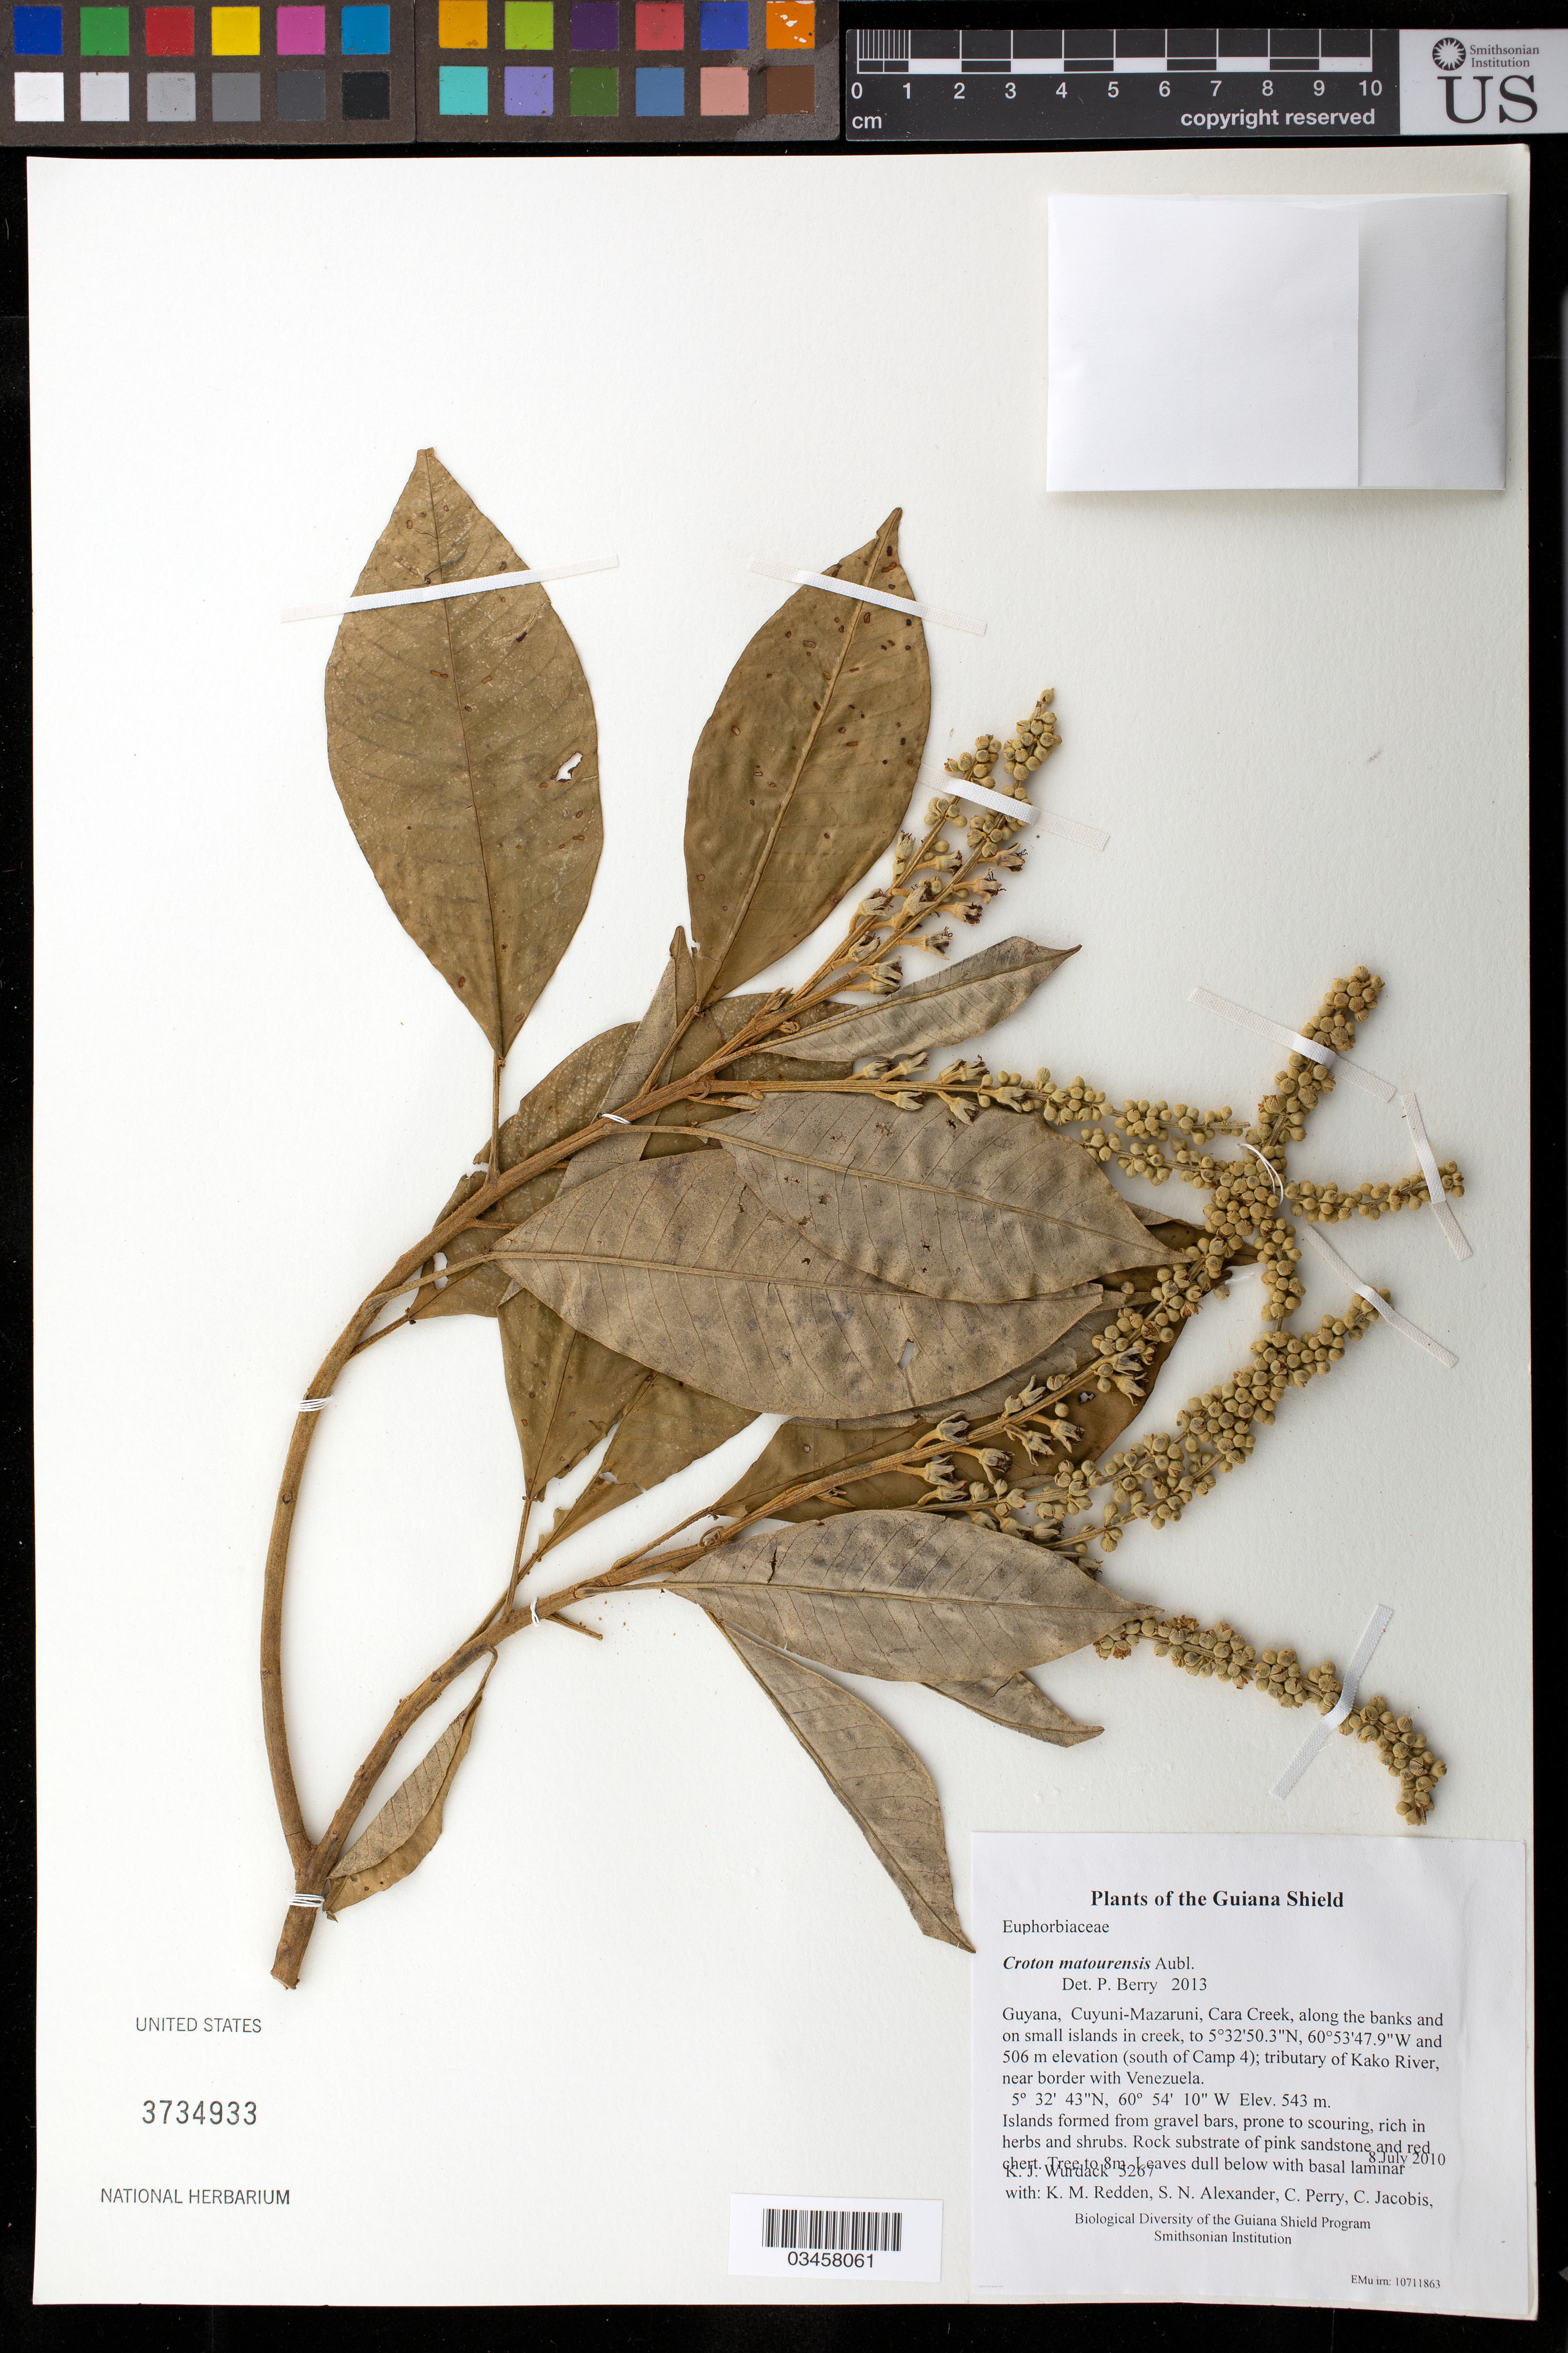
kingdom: Plantae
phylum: Tracheophyta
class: Magnoliopsida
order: Malpighiales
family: Euphorbiaceae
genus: Croton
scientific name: Croton matourensis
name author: Aubl.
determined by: Berry, P.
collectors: K. Wurdack, K. M. Redden, S. N. Alexander, C. Perry, C. Jacobis, D. Hunter, V. Roland & H. Hunter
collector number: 5267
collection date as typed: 8 July 2010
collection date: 2010-07-08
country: Guyana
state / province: Cuyuni-Mazaruni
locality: Cara Creek, along the banks and on small islands in creek, to 5°32'50.3"N, 60°53'47.9"W and 506 m elevation (south of Camp 4); tributary of Kako River, near border with Venezuela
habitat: Islands formed from gravel bars, prone to scouring, rich in herbs and shrubs. Rock substrate of pink sandstone and red chert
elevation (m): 543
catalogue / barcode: US 3734933